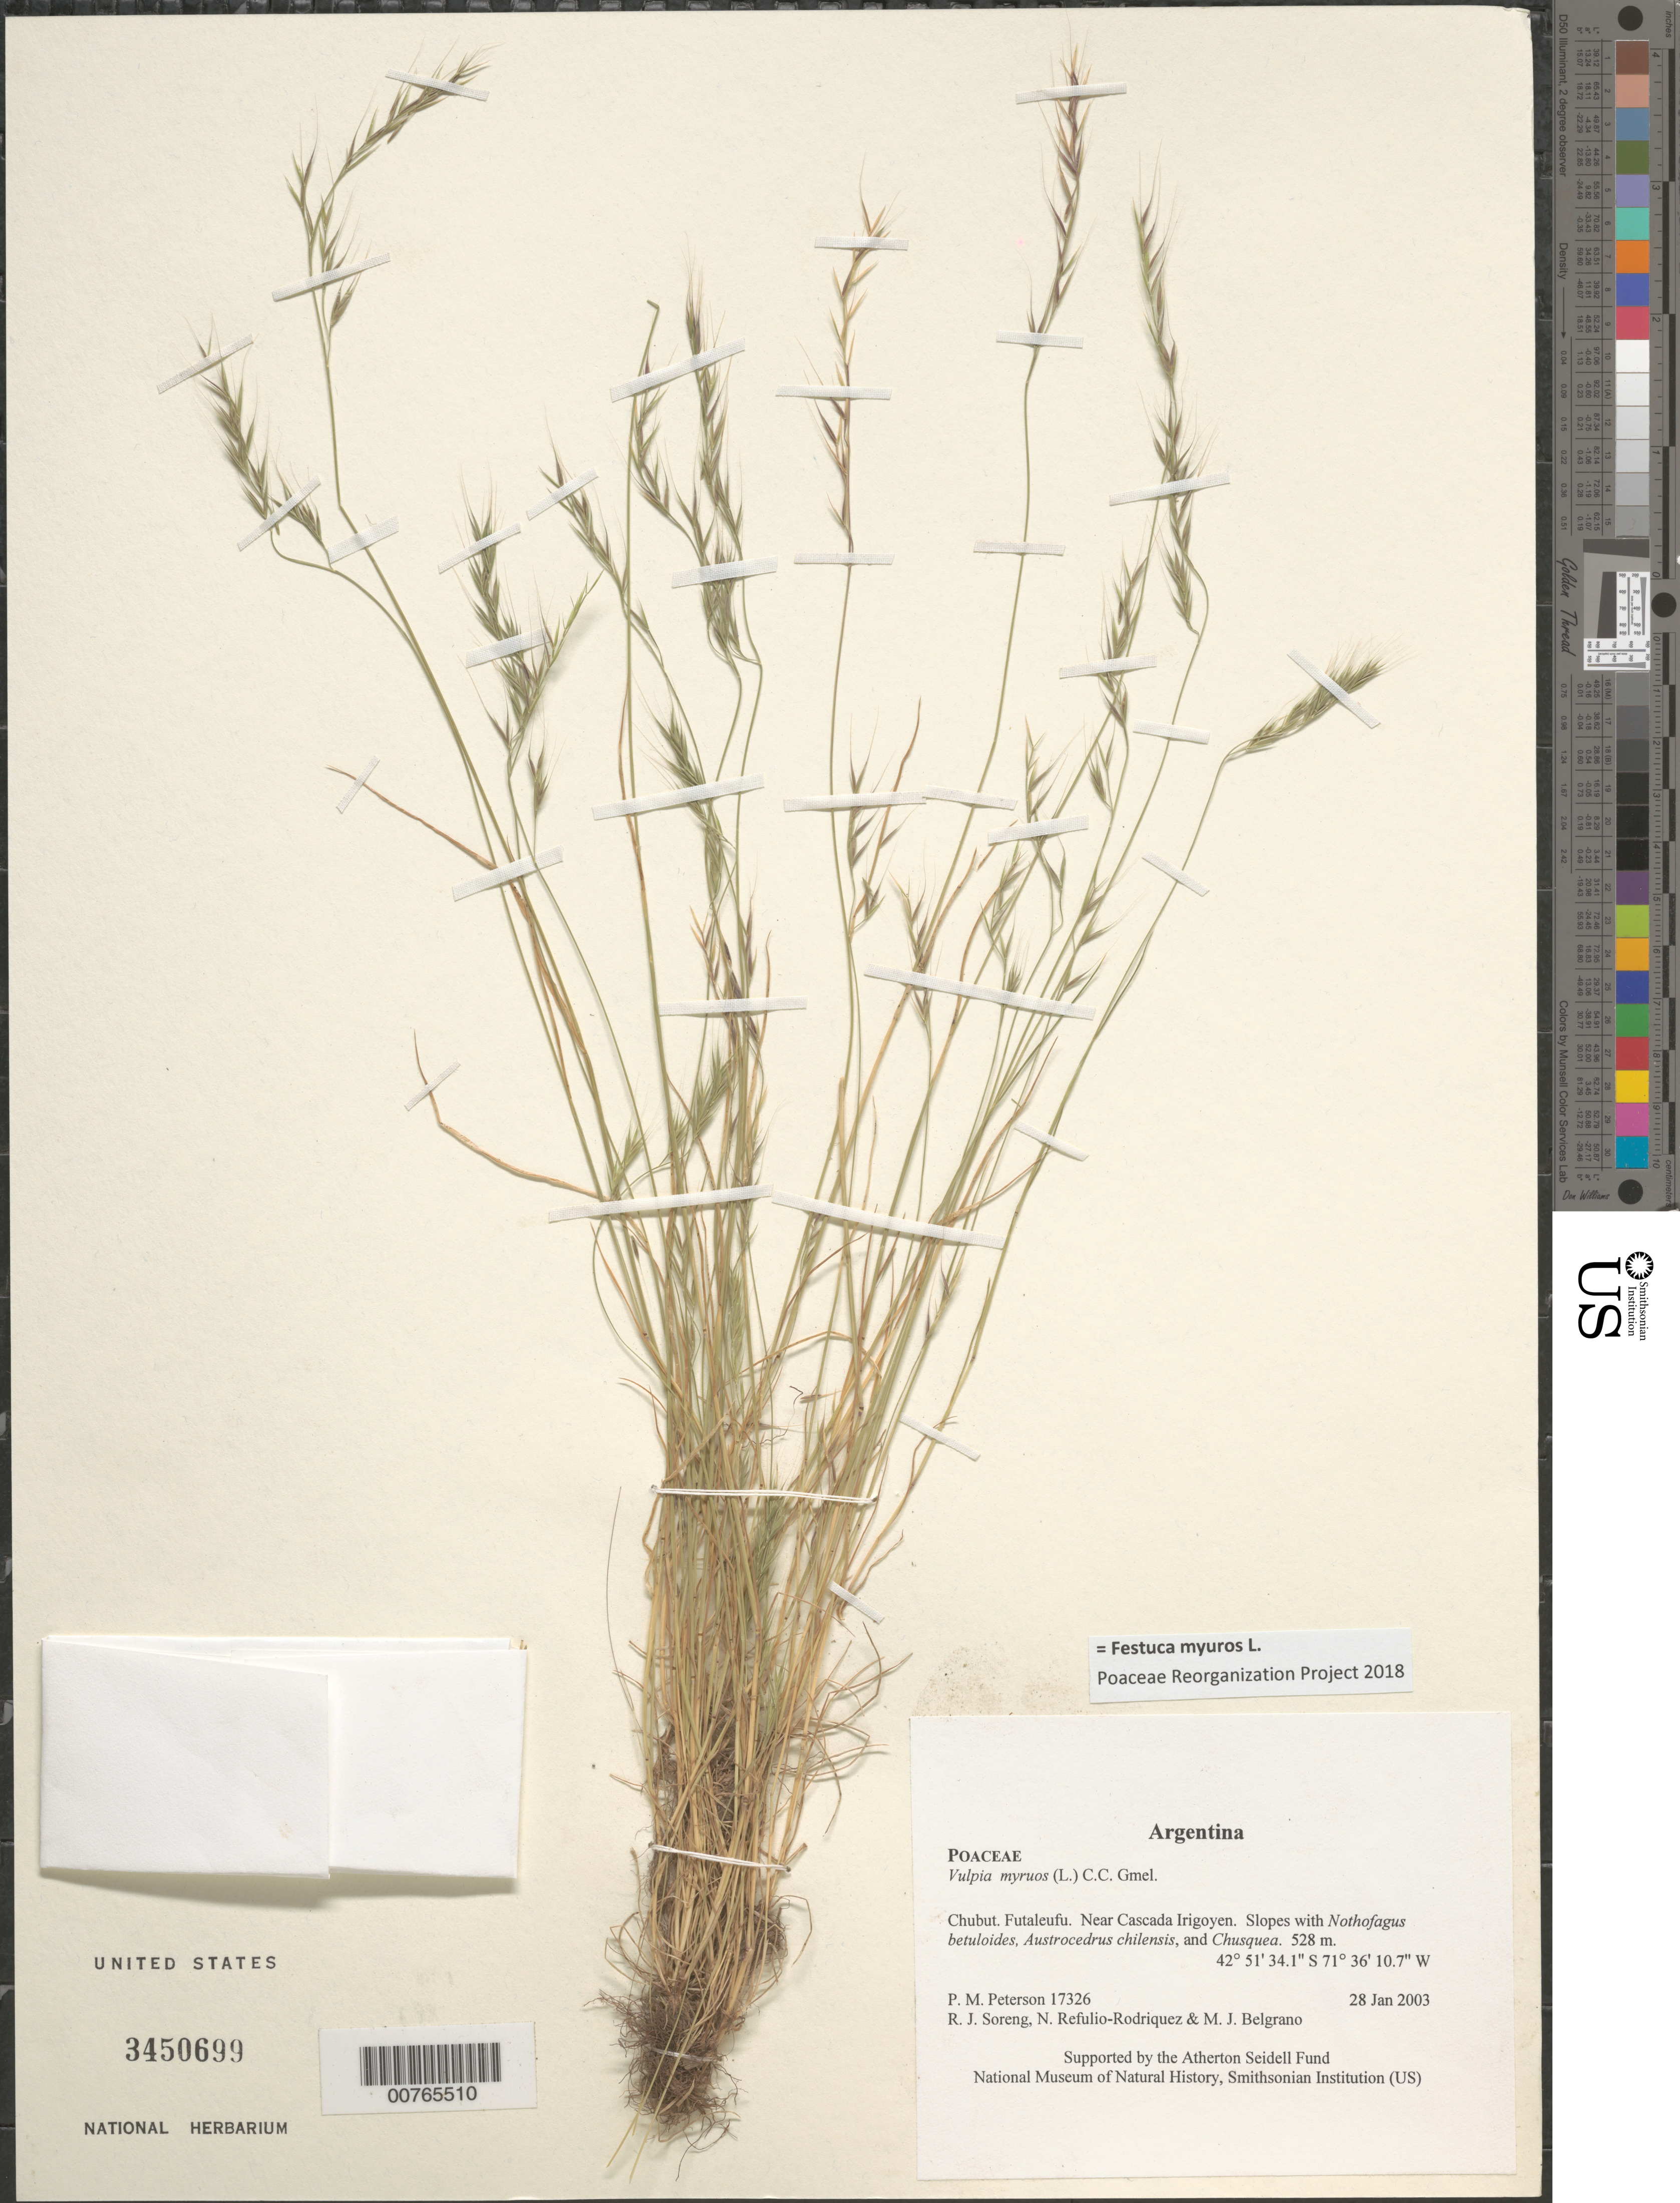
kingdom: Plantae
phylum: Tracheophyta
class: Liliopsida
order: Poales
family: Poaceae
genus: Festuca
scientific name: Festuca myuros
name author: L.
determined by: Poaceae Reorganization Project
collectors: P. M. Peterson, R. J. Soreng, N. Refulio-Rodríguez & M. Belgrano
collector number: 17326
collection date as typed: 28 Jan 2003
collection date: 2003-01-28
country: Argentina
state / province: Chubut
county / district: Futaleufu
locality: Near Cascada Irigoyen. Slopes with Nothofagus betuloides, Austrocedrus chilensis, and Chusquea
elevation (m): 528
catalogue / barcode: US 3450699